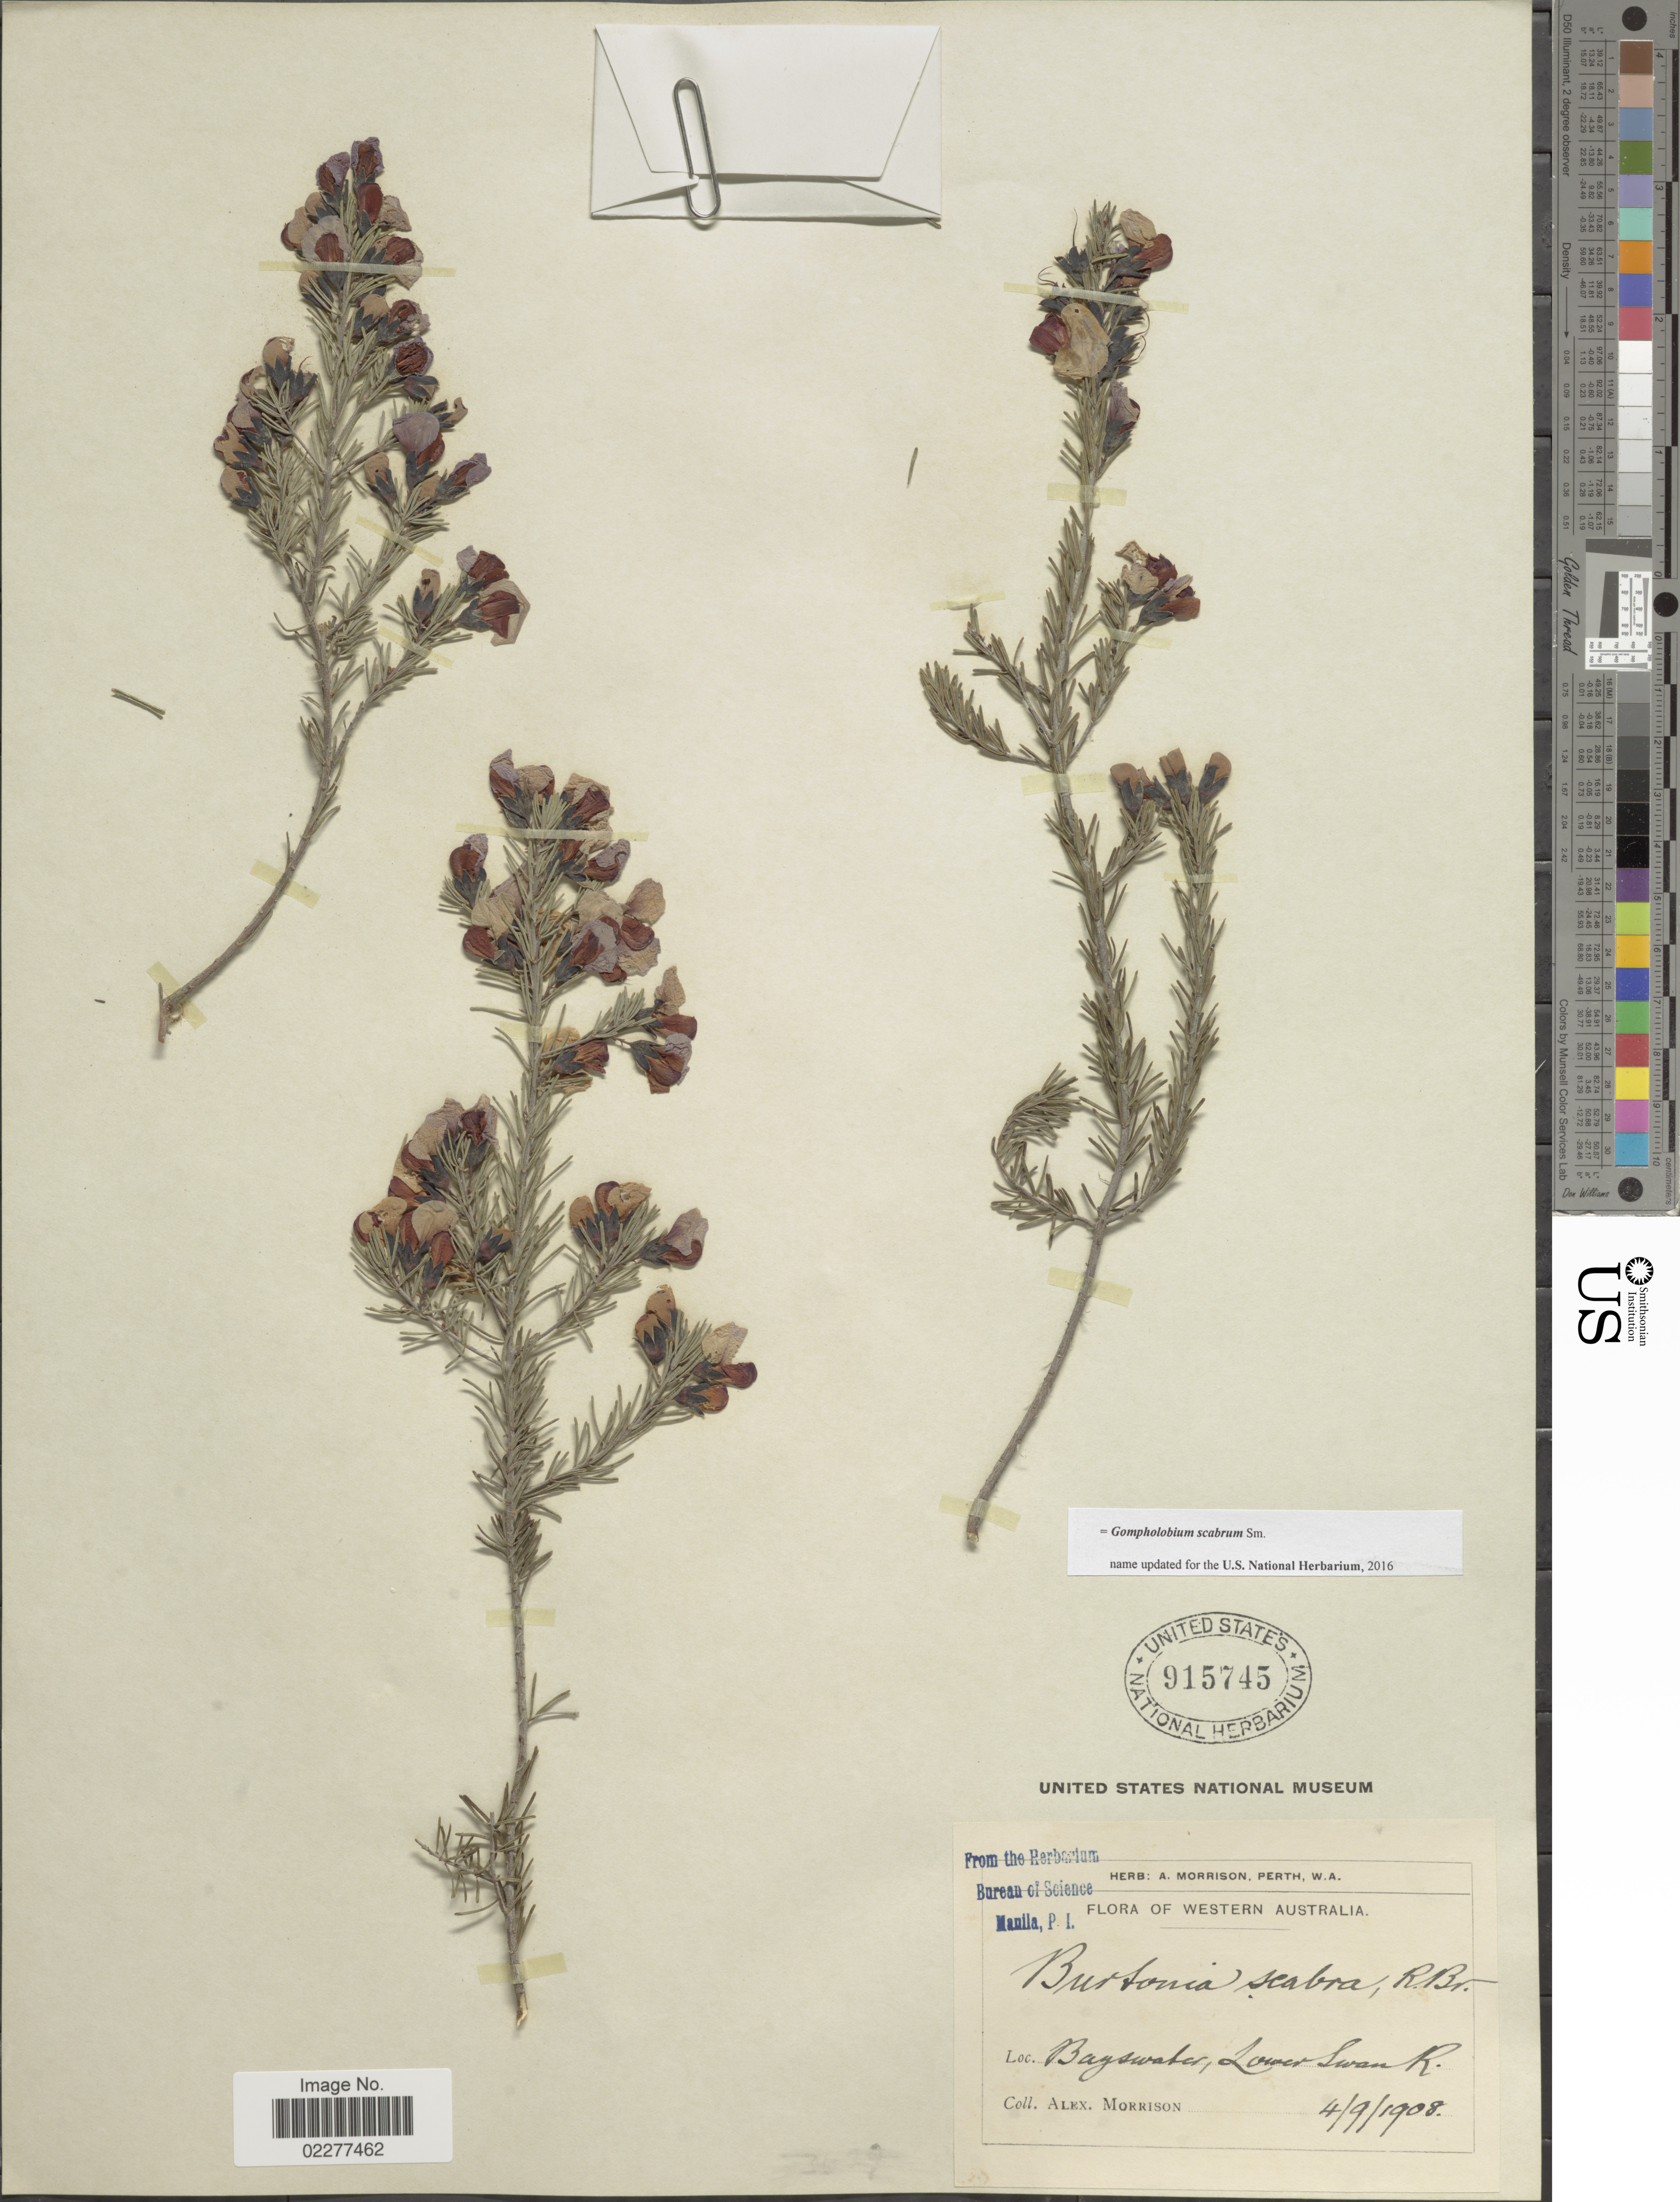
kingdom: Plantae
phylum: Tracheophyta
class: Magnoliopsida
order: Fabales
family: Fabaceae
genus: Gompholobium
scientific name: Gompholobium scabrum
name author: Sm.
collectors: A. Morrison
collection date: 1908-09-04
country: Australia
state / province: Western Australia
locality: Bayswater, Lower Swan R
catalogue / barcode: US 915745